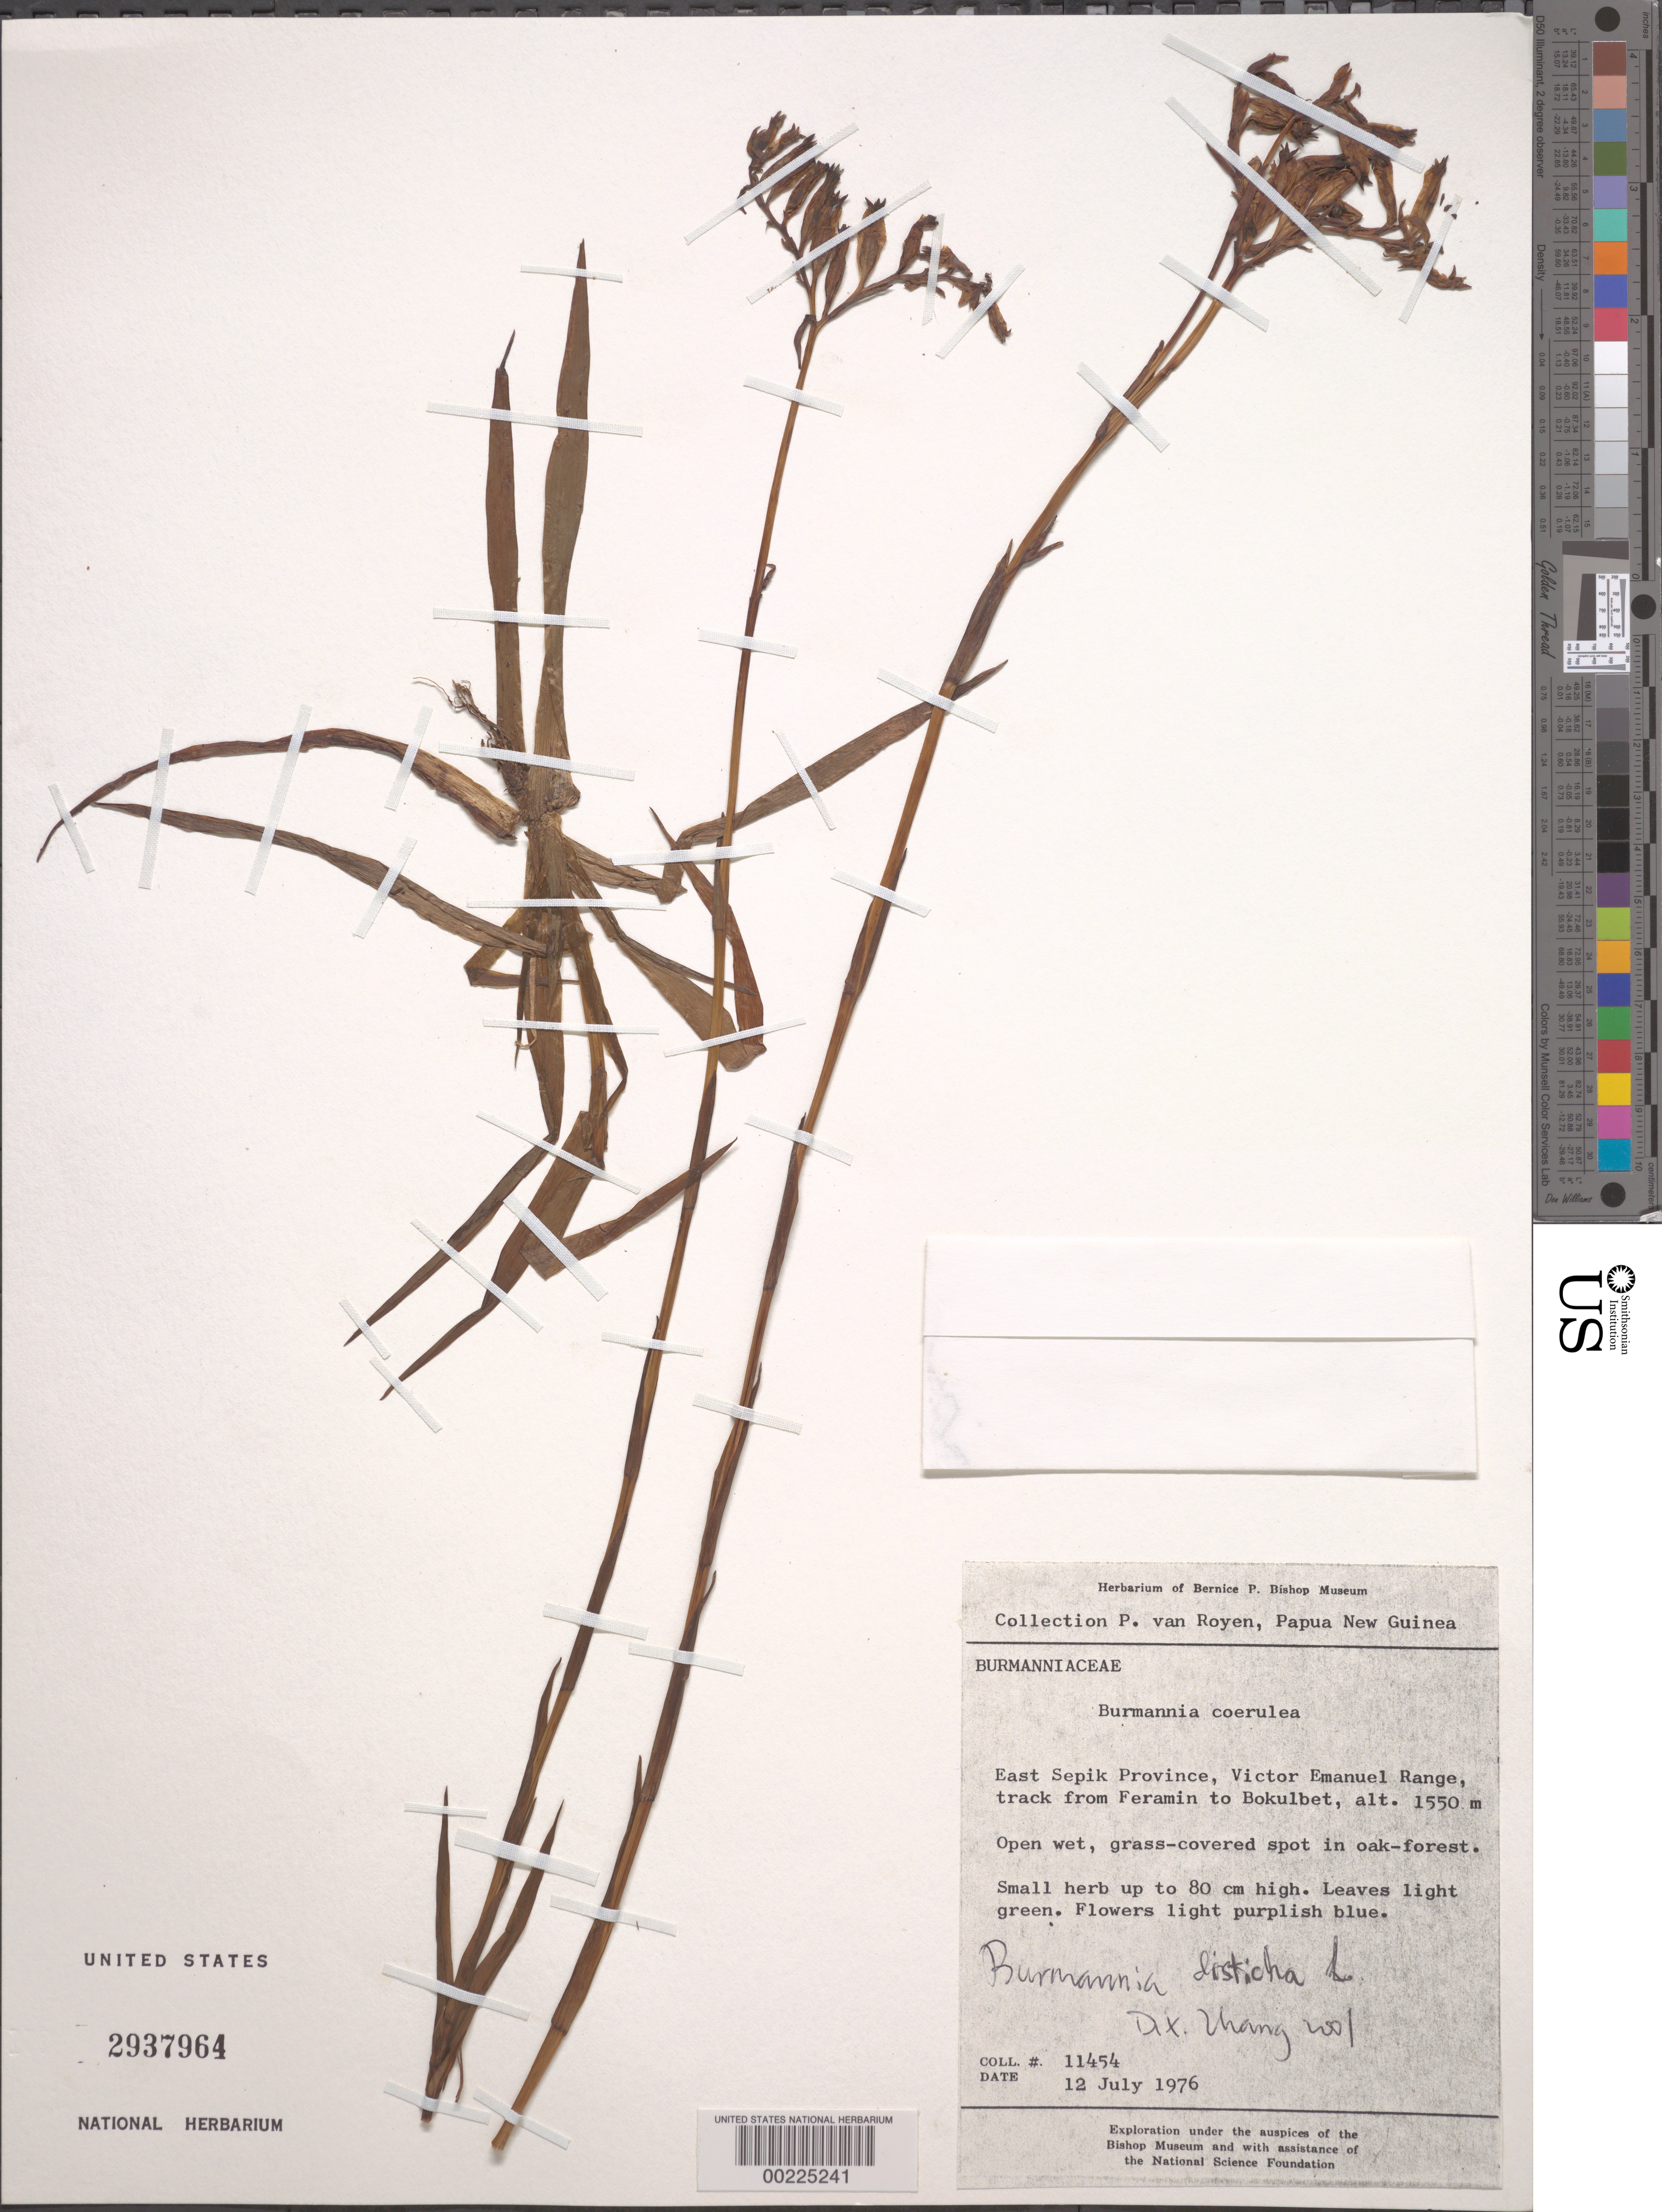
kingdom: Plantae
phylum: Tracheophyta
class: Liliopsida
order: Dioscoreales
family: Burmanniaceae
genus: Burmannia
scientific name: Burmannia disticha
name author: L.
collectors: P. van Royen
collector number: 11454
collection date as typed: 12 Jul 1976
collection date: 1976-07-12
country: Papua New Guinea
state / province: East Sepik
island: New Guinea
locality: East sepik prov., victor emanuel range, track from feramin to bokulbet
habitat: Open, wet grass-covered spot in oak forest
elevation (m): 1550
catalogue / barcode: US 2937964